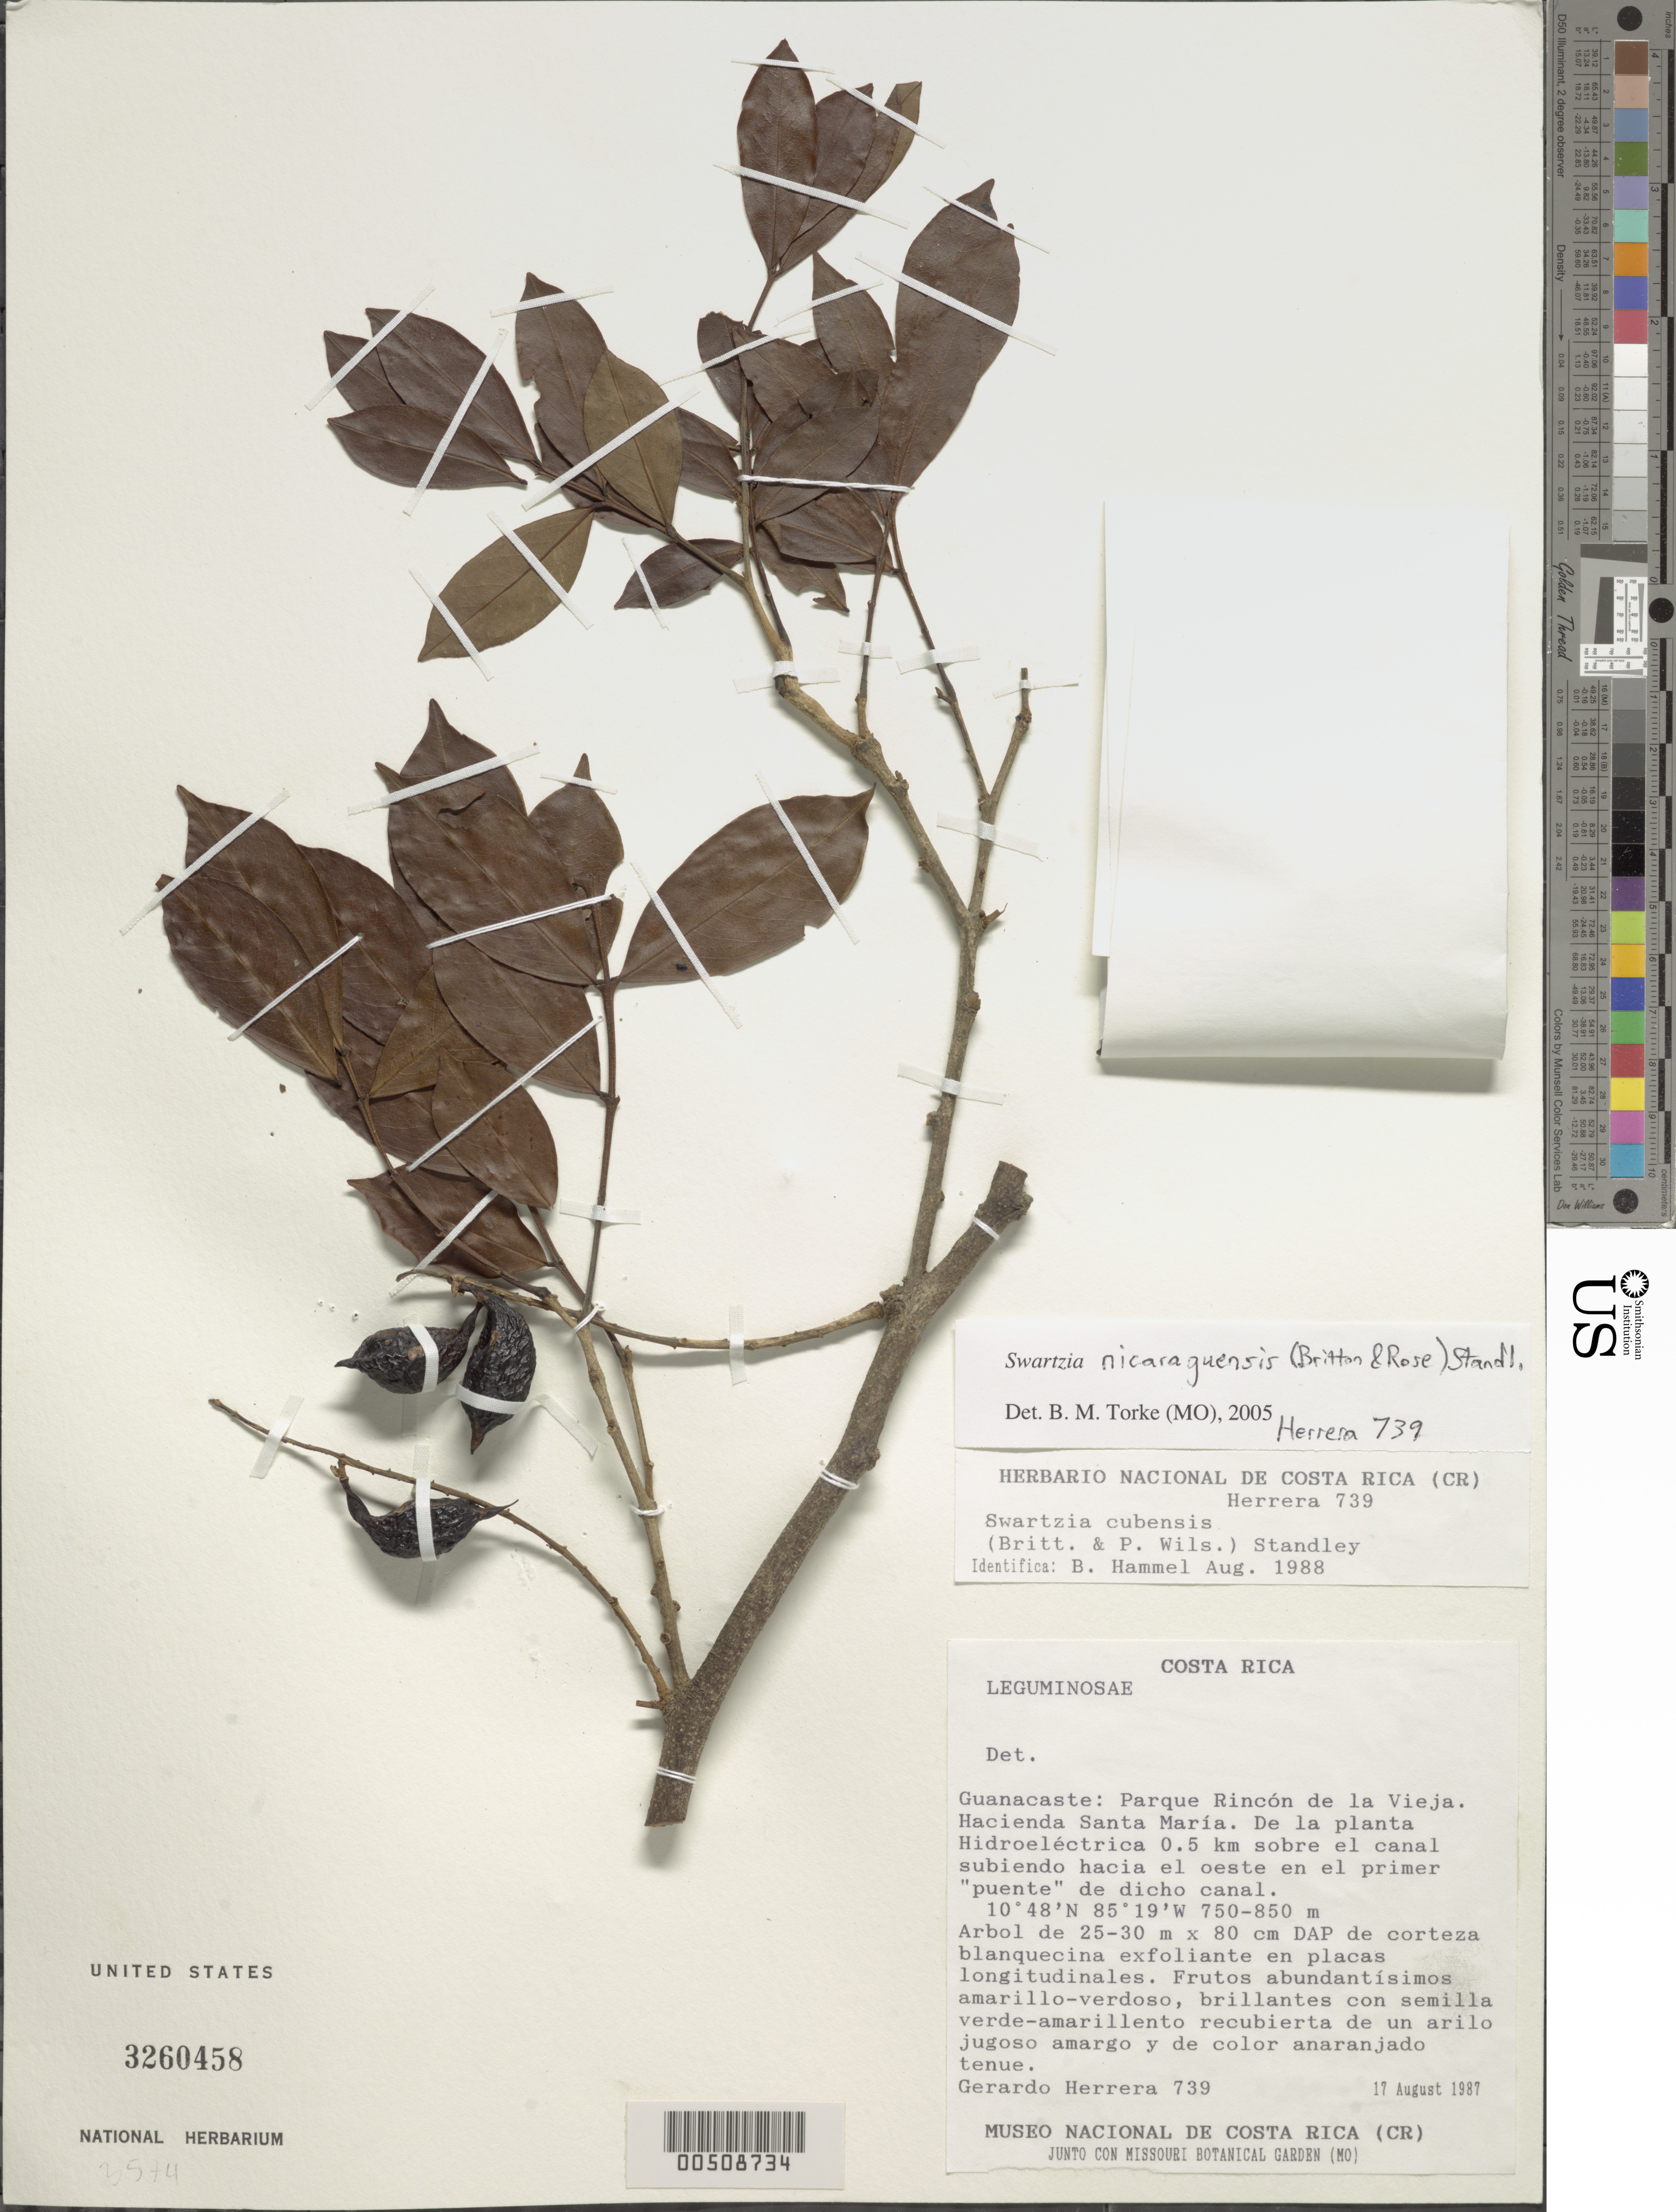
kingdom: Plantae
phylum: Tracheophyta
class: Magnoliopsida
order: Fabales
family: Fabaceae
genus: Swartzia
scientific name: Swartzia nicaraguensis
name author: (Britton & Rose) Standl.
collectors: G. Herrera Ch.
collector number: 739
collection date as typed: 17 Aug 1987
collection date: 1987-08-17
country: Costa Rica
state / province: Guanacaste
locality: Rincon de La Vieja Park, Hacienda Santa Maria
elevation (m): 750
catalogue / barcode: US 3260458